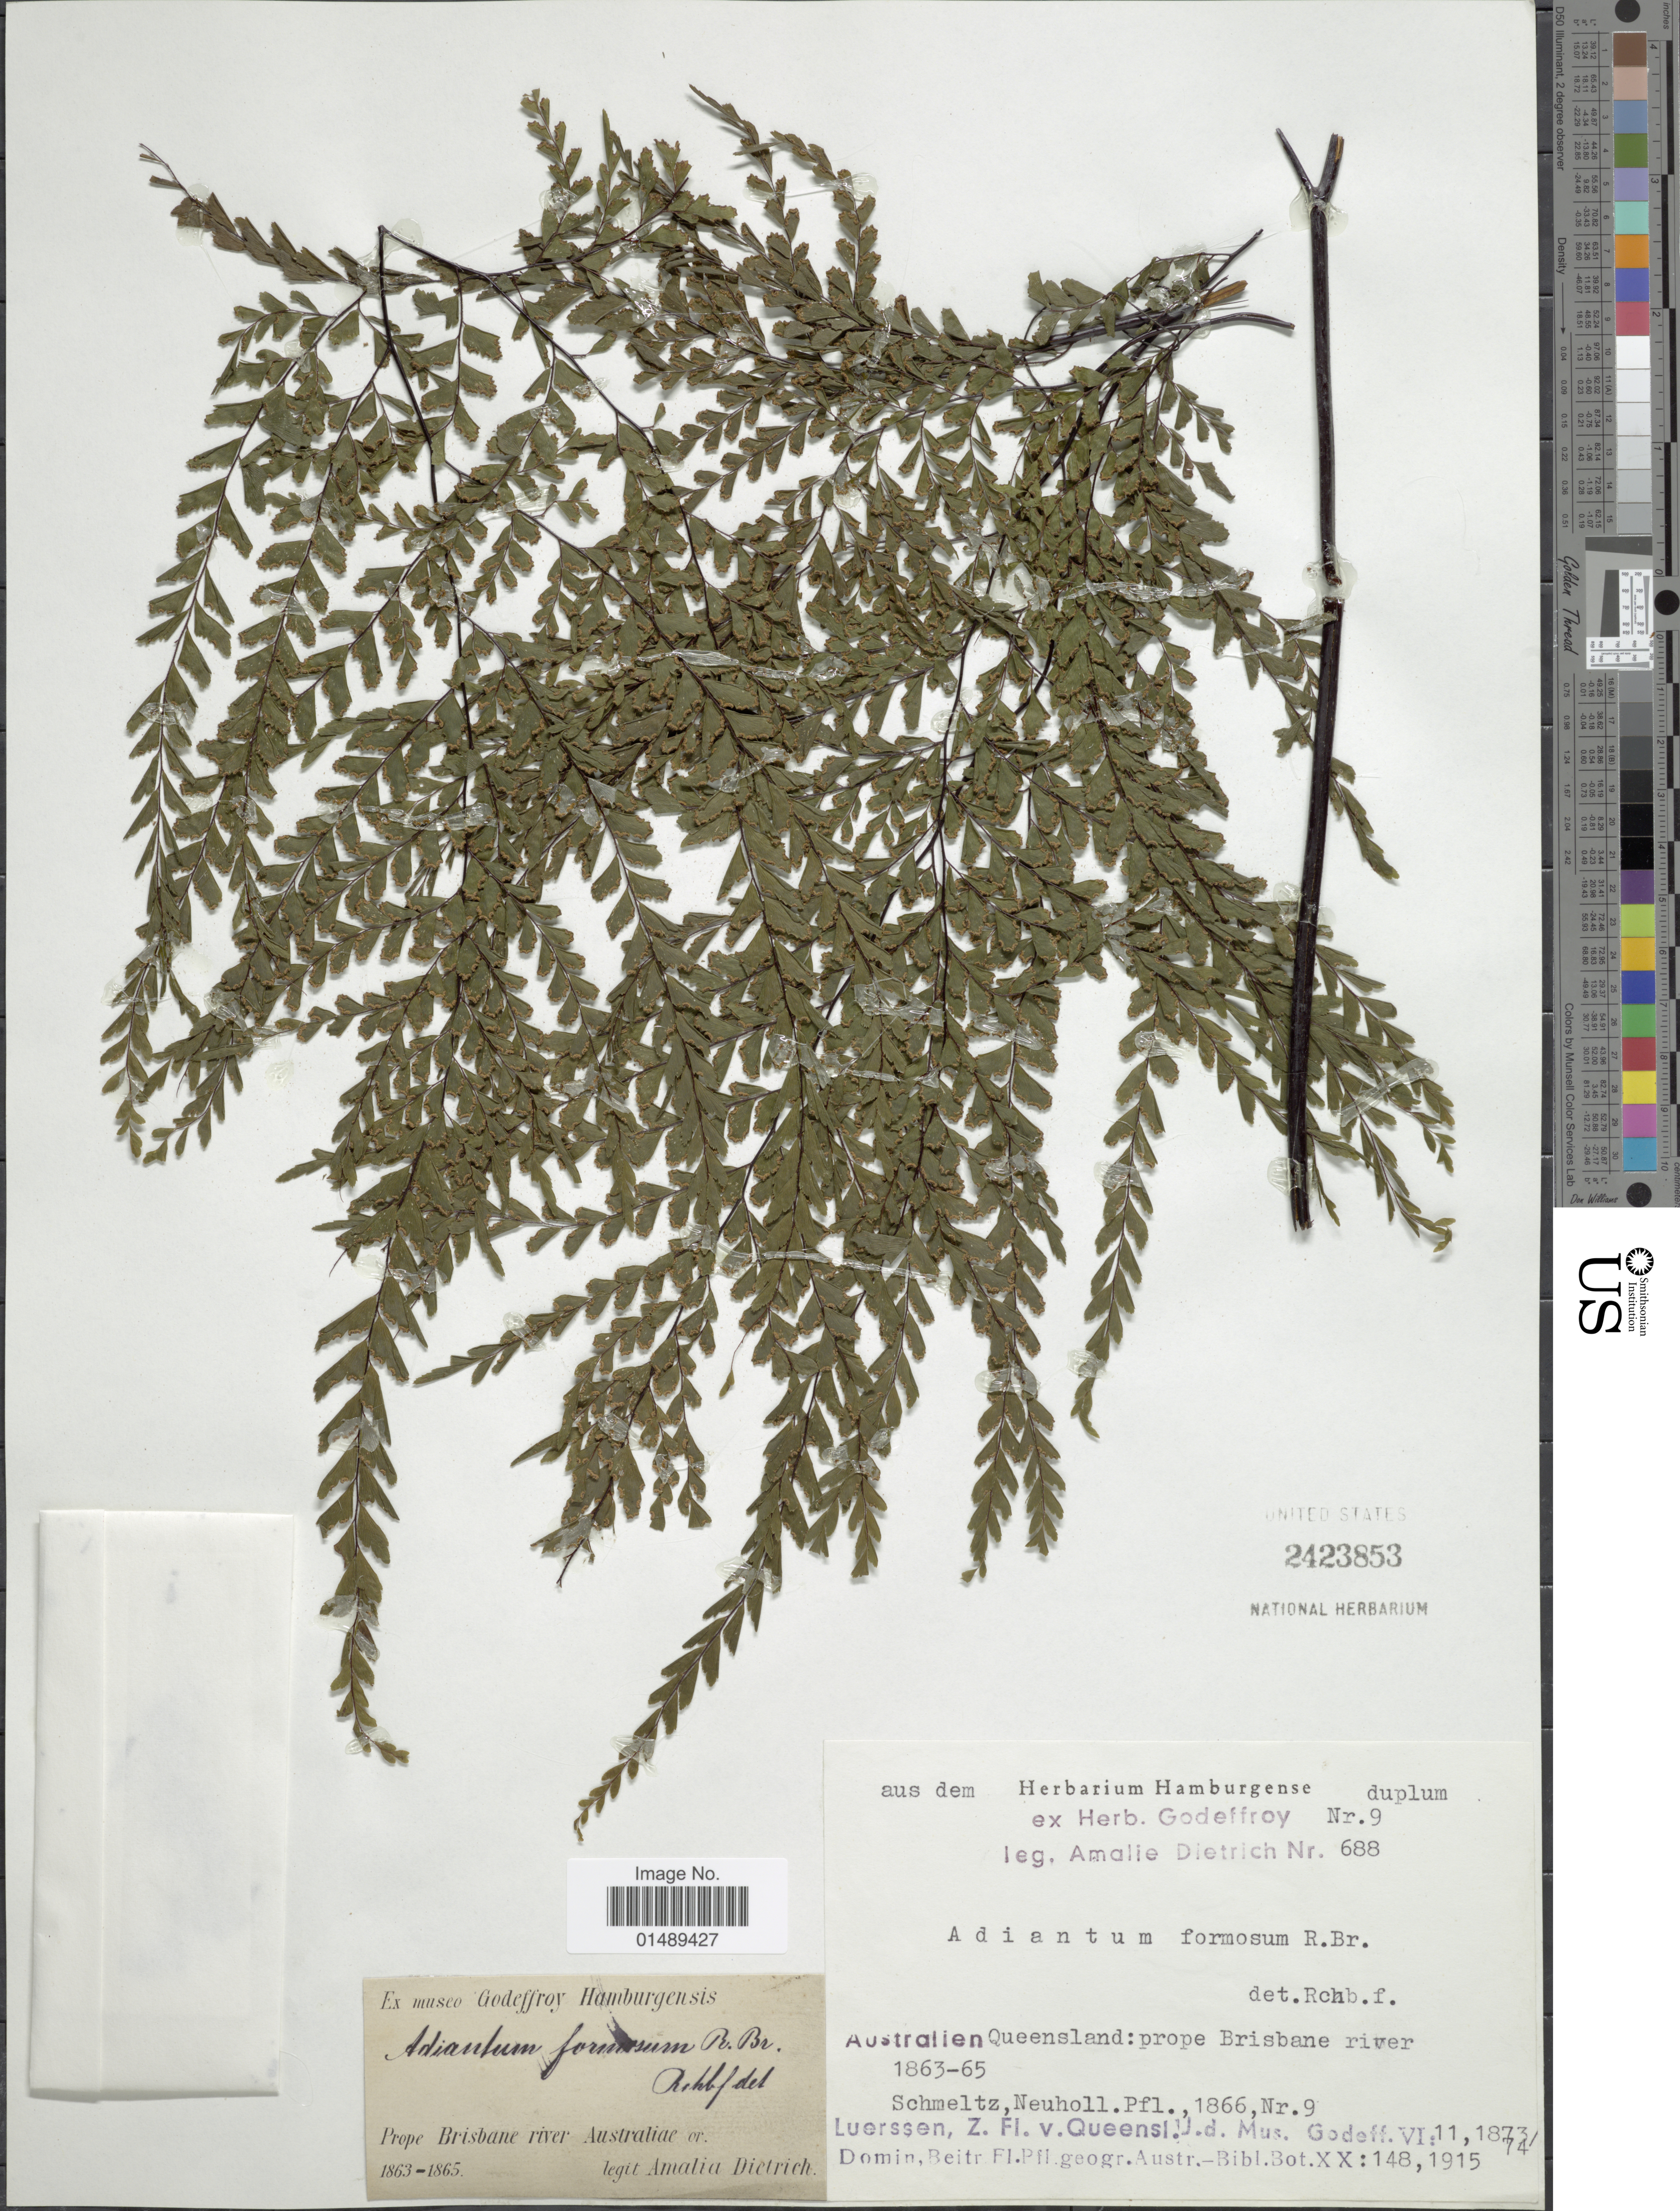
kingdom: Plantae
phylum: Tracheophyta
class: Polypodiopsida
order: Polypodiales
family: Pteridaceae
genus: Adiantum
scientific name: Adiantum formosum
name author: R. Br.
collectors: A. Dietrich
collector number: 688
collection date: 1863/1865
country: Australia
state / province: Queensland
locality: Prope Brisbane River Australiae or.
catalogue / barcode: US 2423853